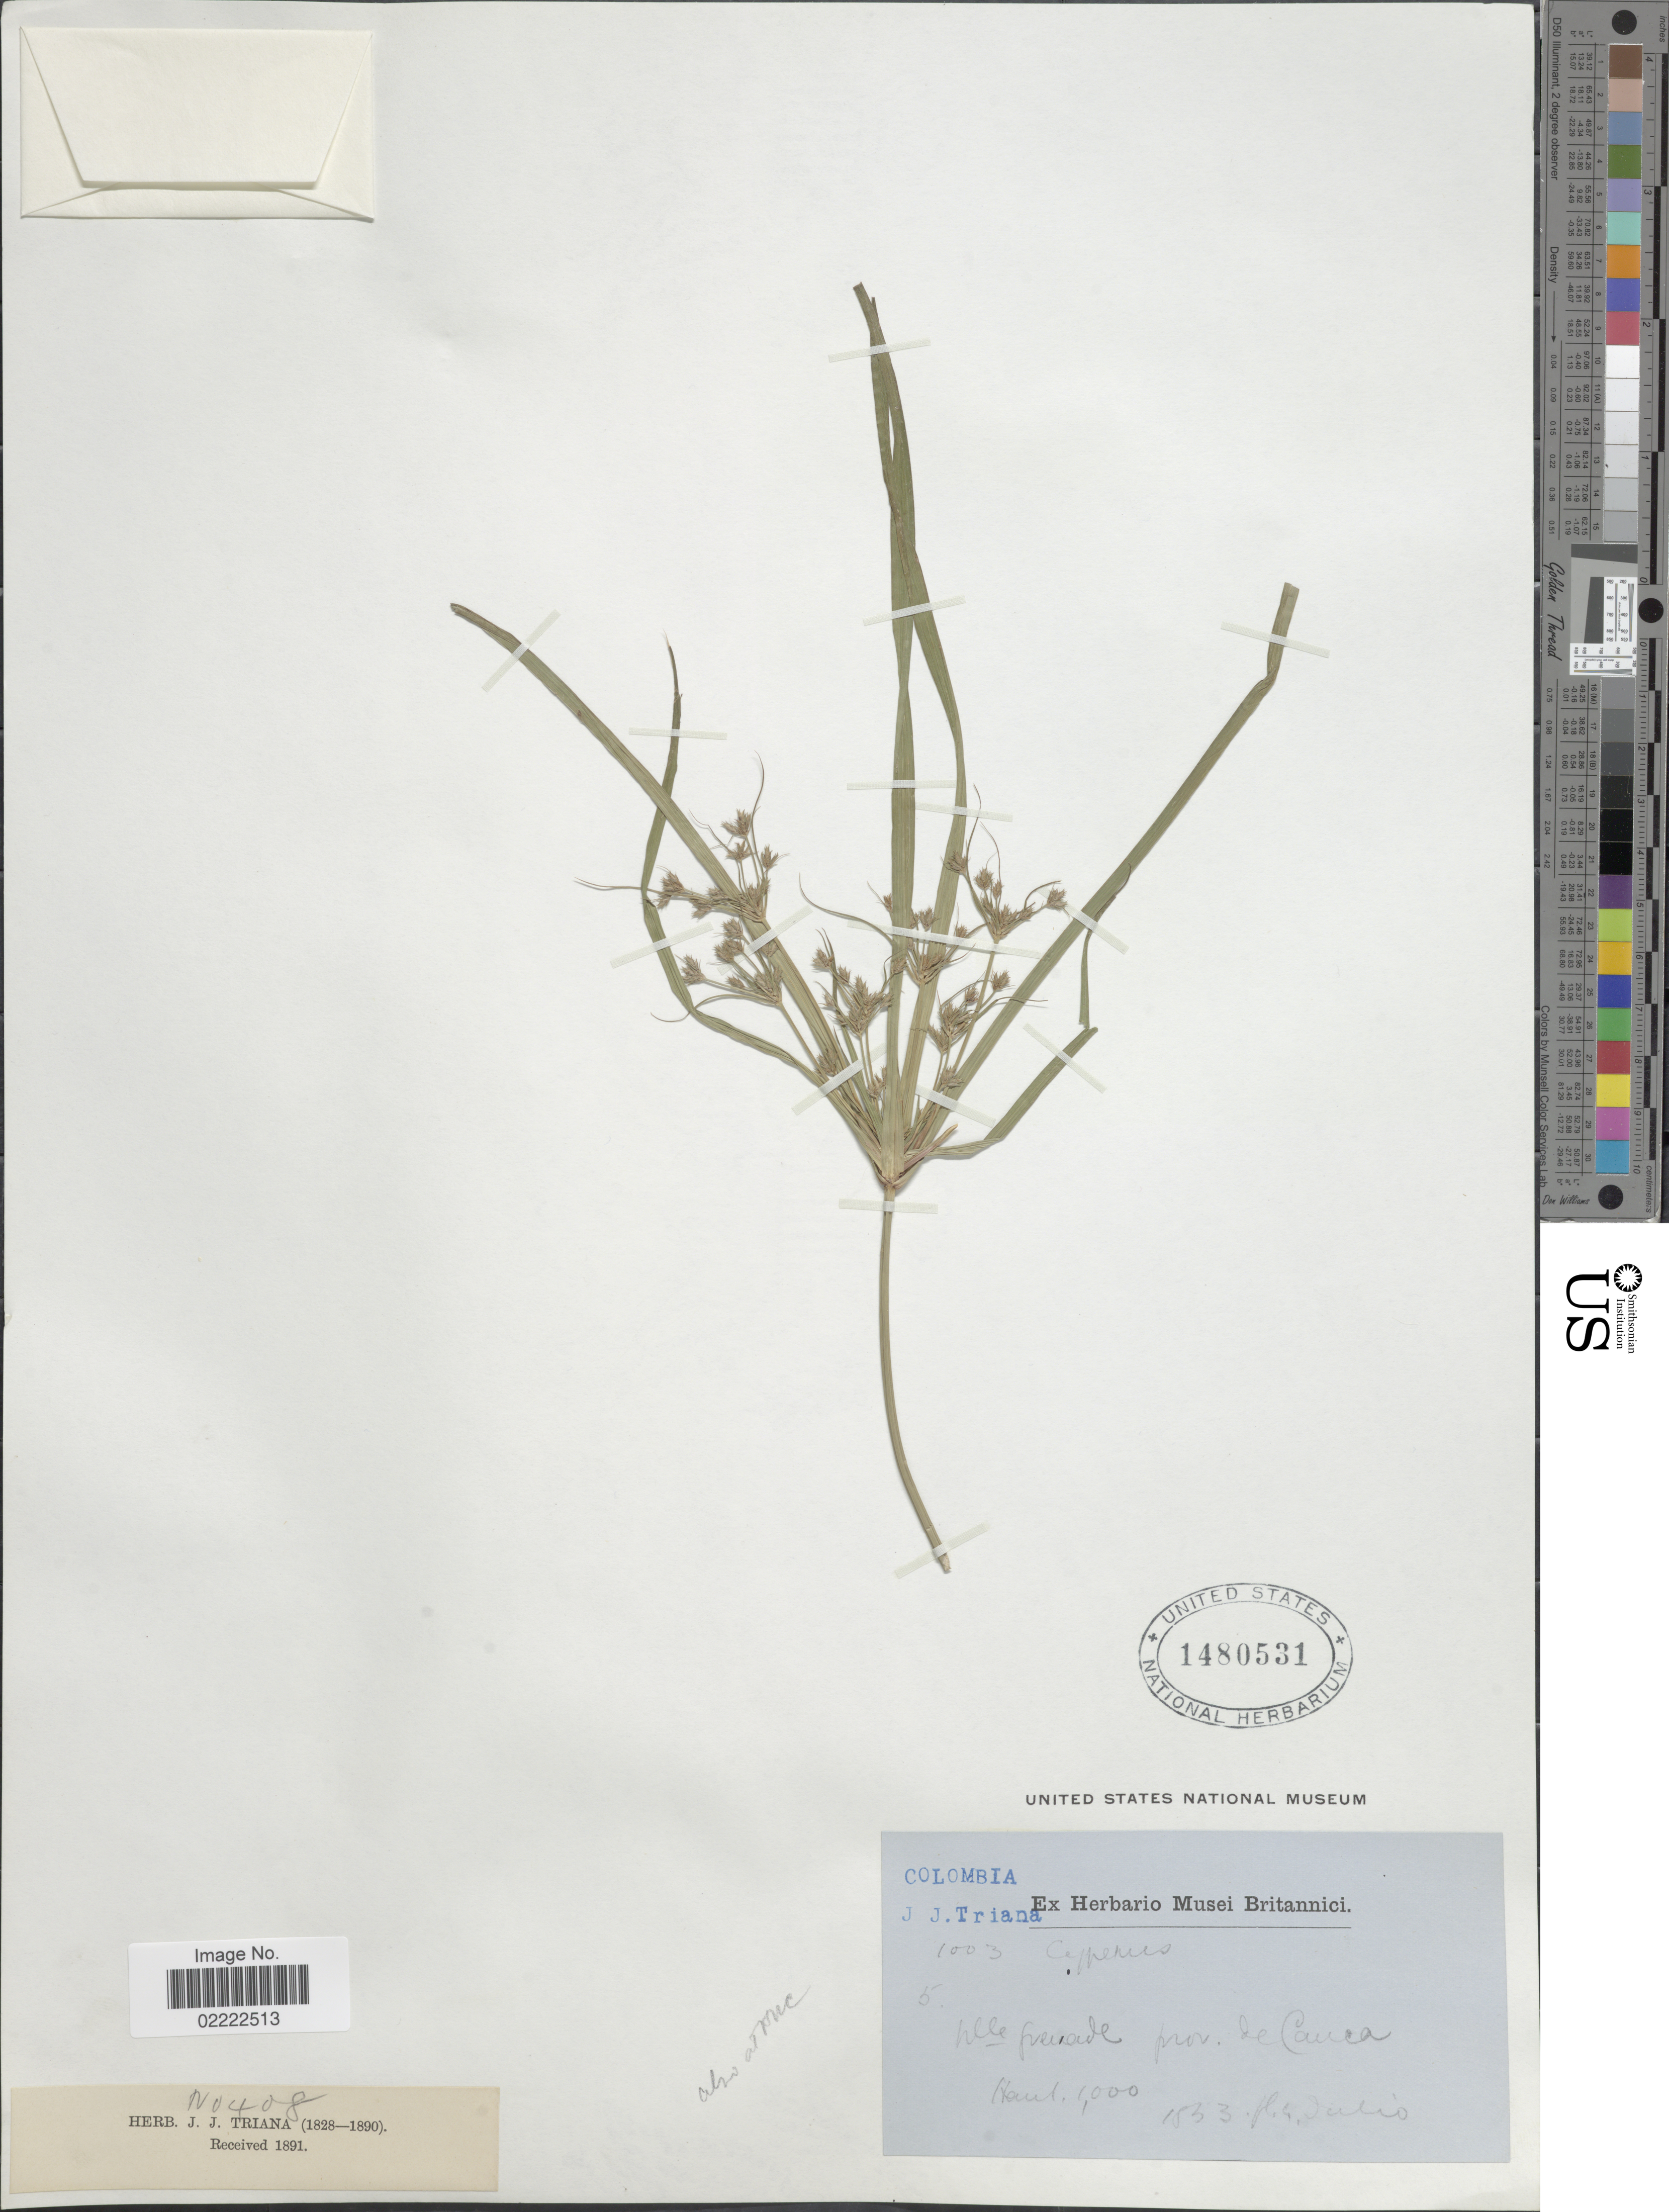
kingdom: Plantae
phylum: Tracheophyta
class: Liliopsida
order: Poales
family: Cyperaceae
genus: Cyperus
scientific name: Cyperus laxus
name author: Lam.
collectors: J. J. Triana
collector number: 1003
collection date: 1853-07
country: Colombia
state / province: Cauca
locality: Nw. Grenade, prov. de Cauca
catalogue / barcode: US 1480531